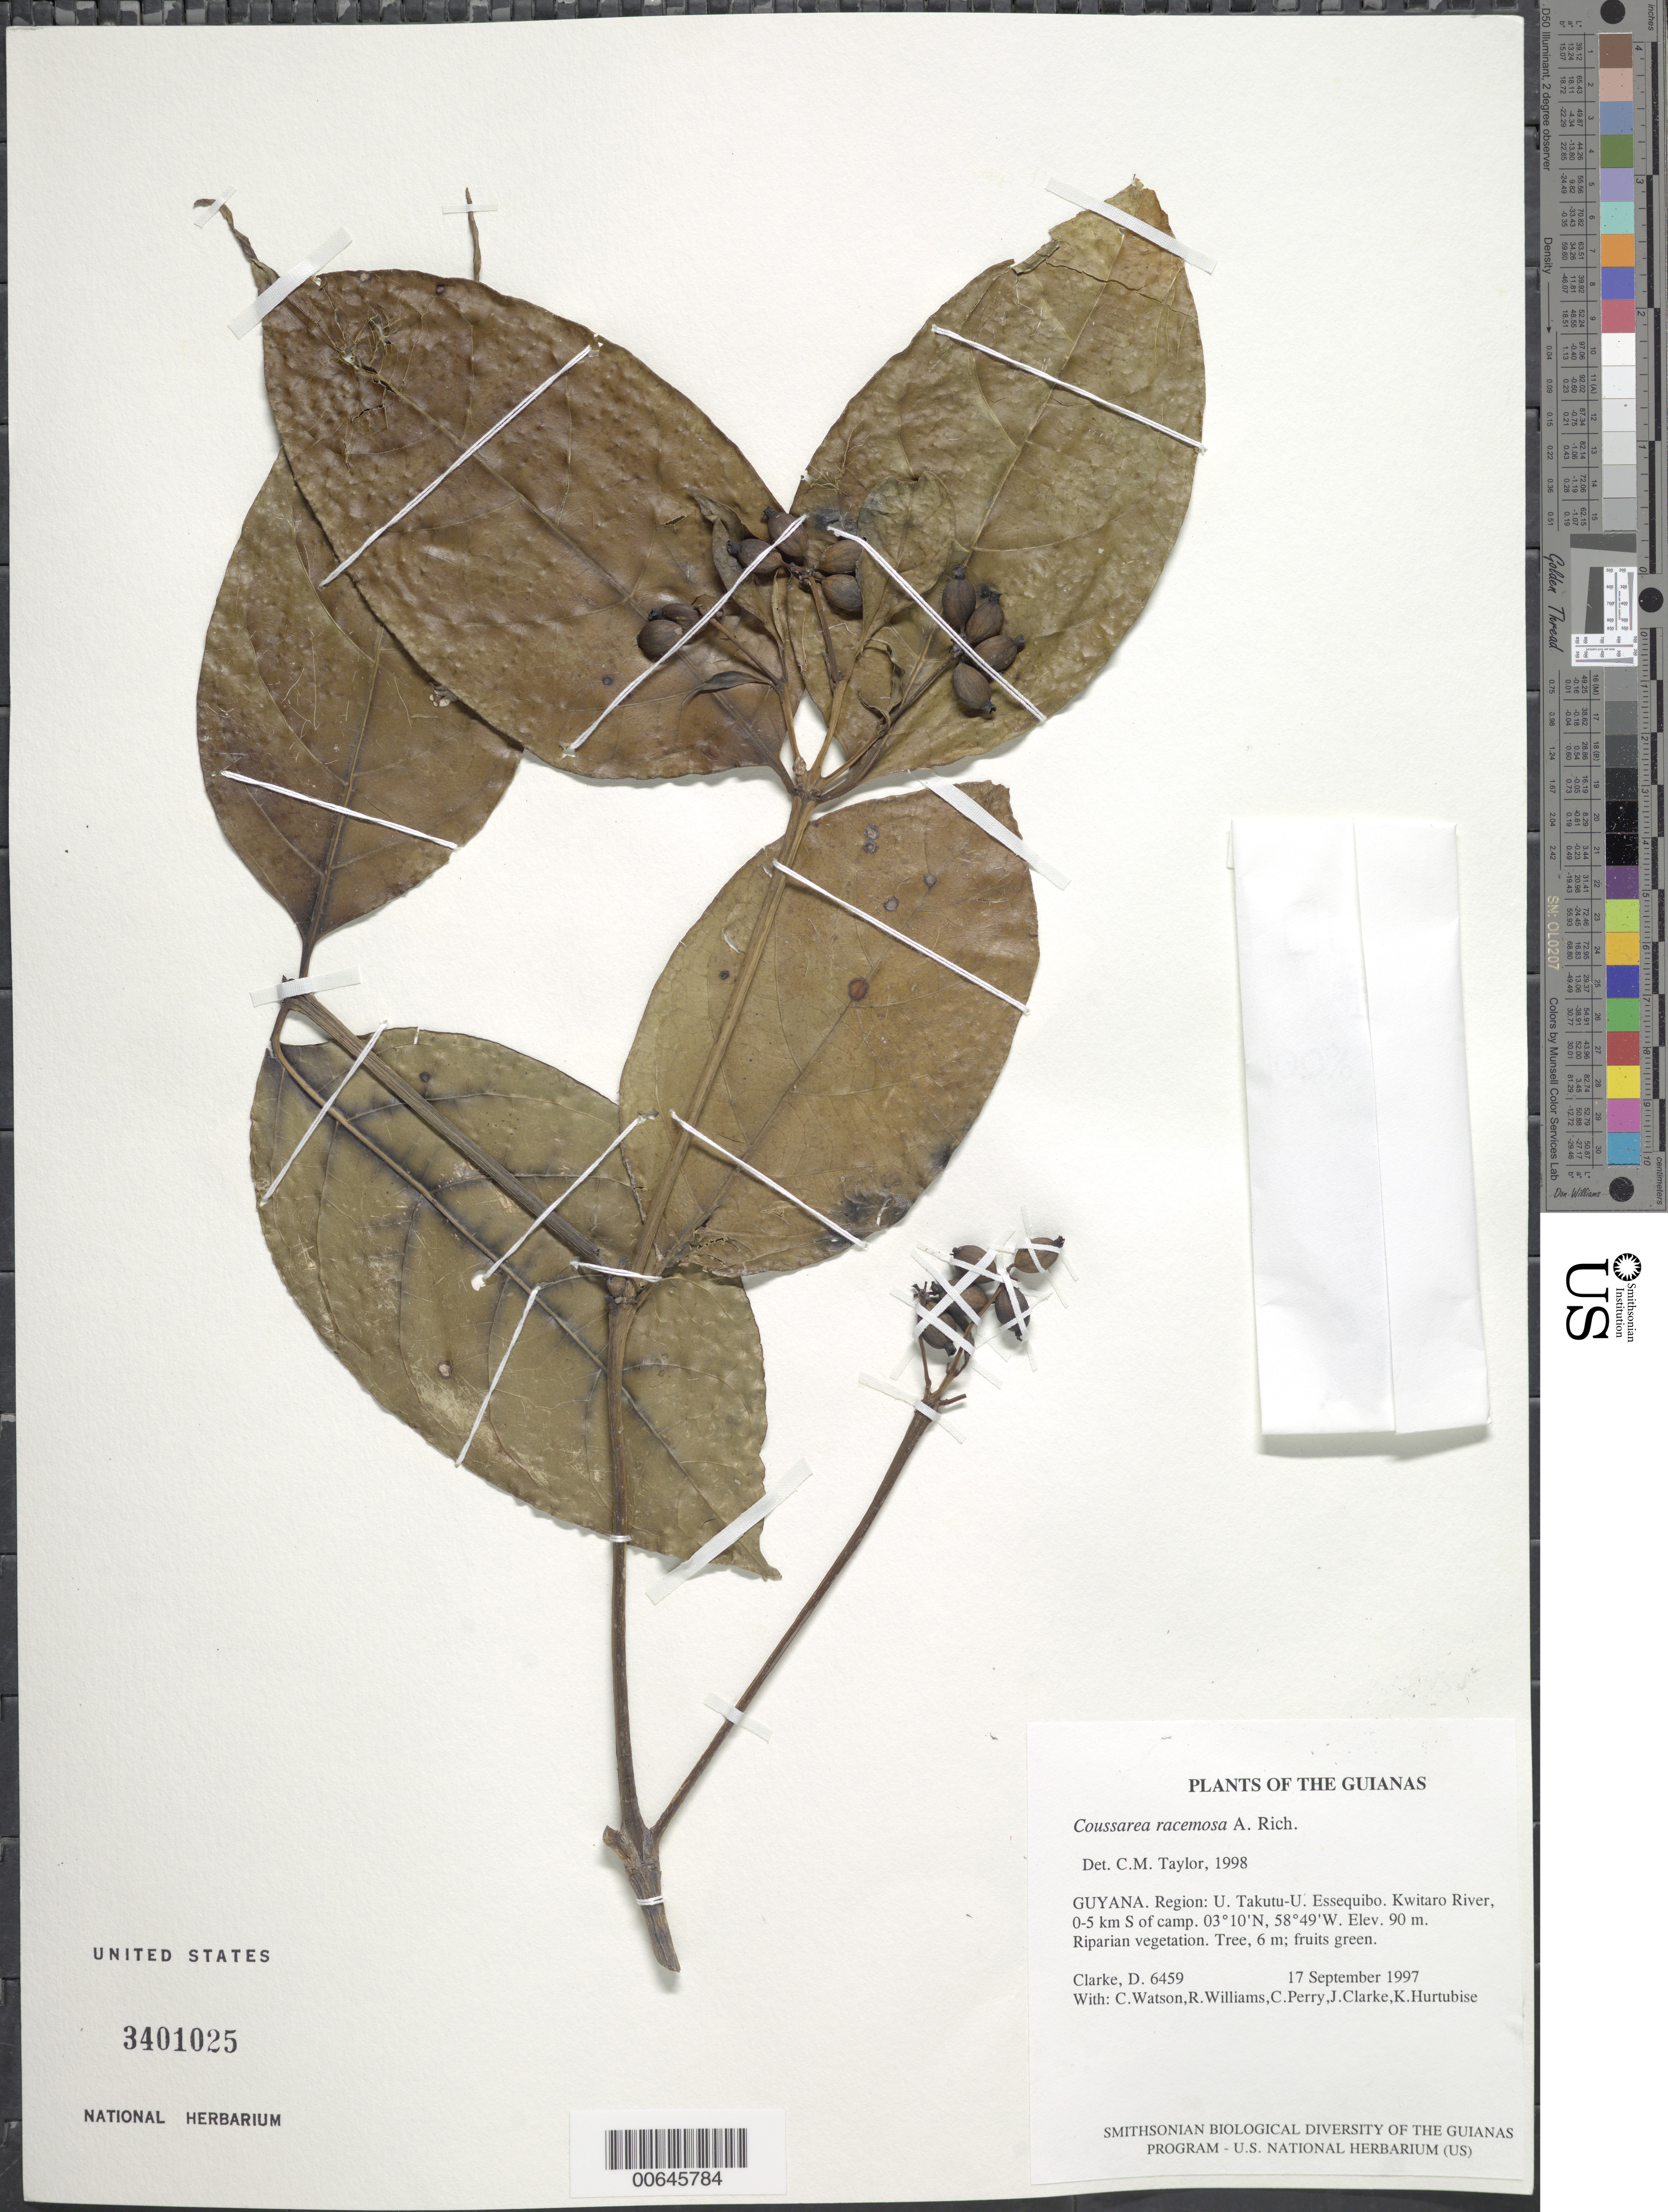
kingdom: Plantae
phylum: Tracheophyta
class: Magnoliopsida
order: Gentianales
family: Rubiaceae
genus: Coussarea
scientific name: Coussarea racemosa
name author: A. Rich.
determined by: Taylor, Charlotte M.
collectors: H. D. Clarke, C. Watson, R. Williams, C. Perry, J. Clarke & K. Hurtubise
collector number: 6459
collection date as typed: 17 September 1997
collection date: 1997-09-17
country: Guyana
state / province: U. Takutu-U. Essequibo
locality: Kwitaro River, 0-5 km S of camp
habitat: Riparian vegetation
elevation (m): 90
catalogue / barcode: US 3401025